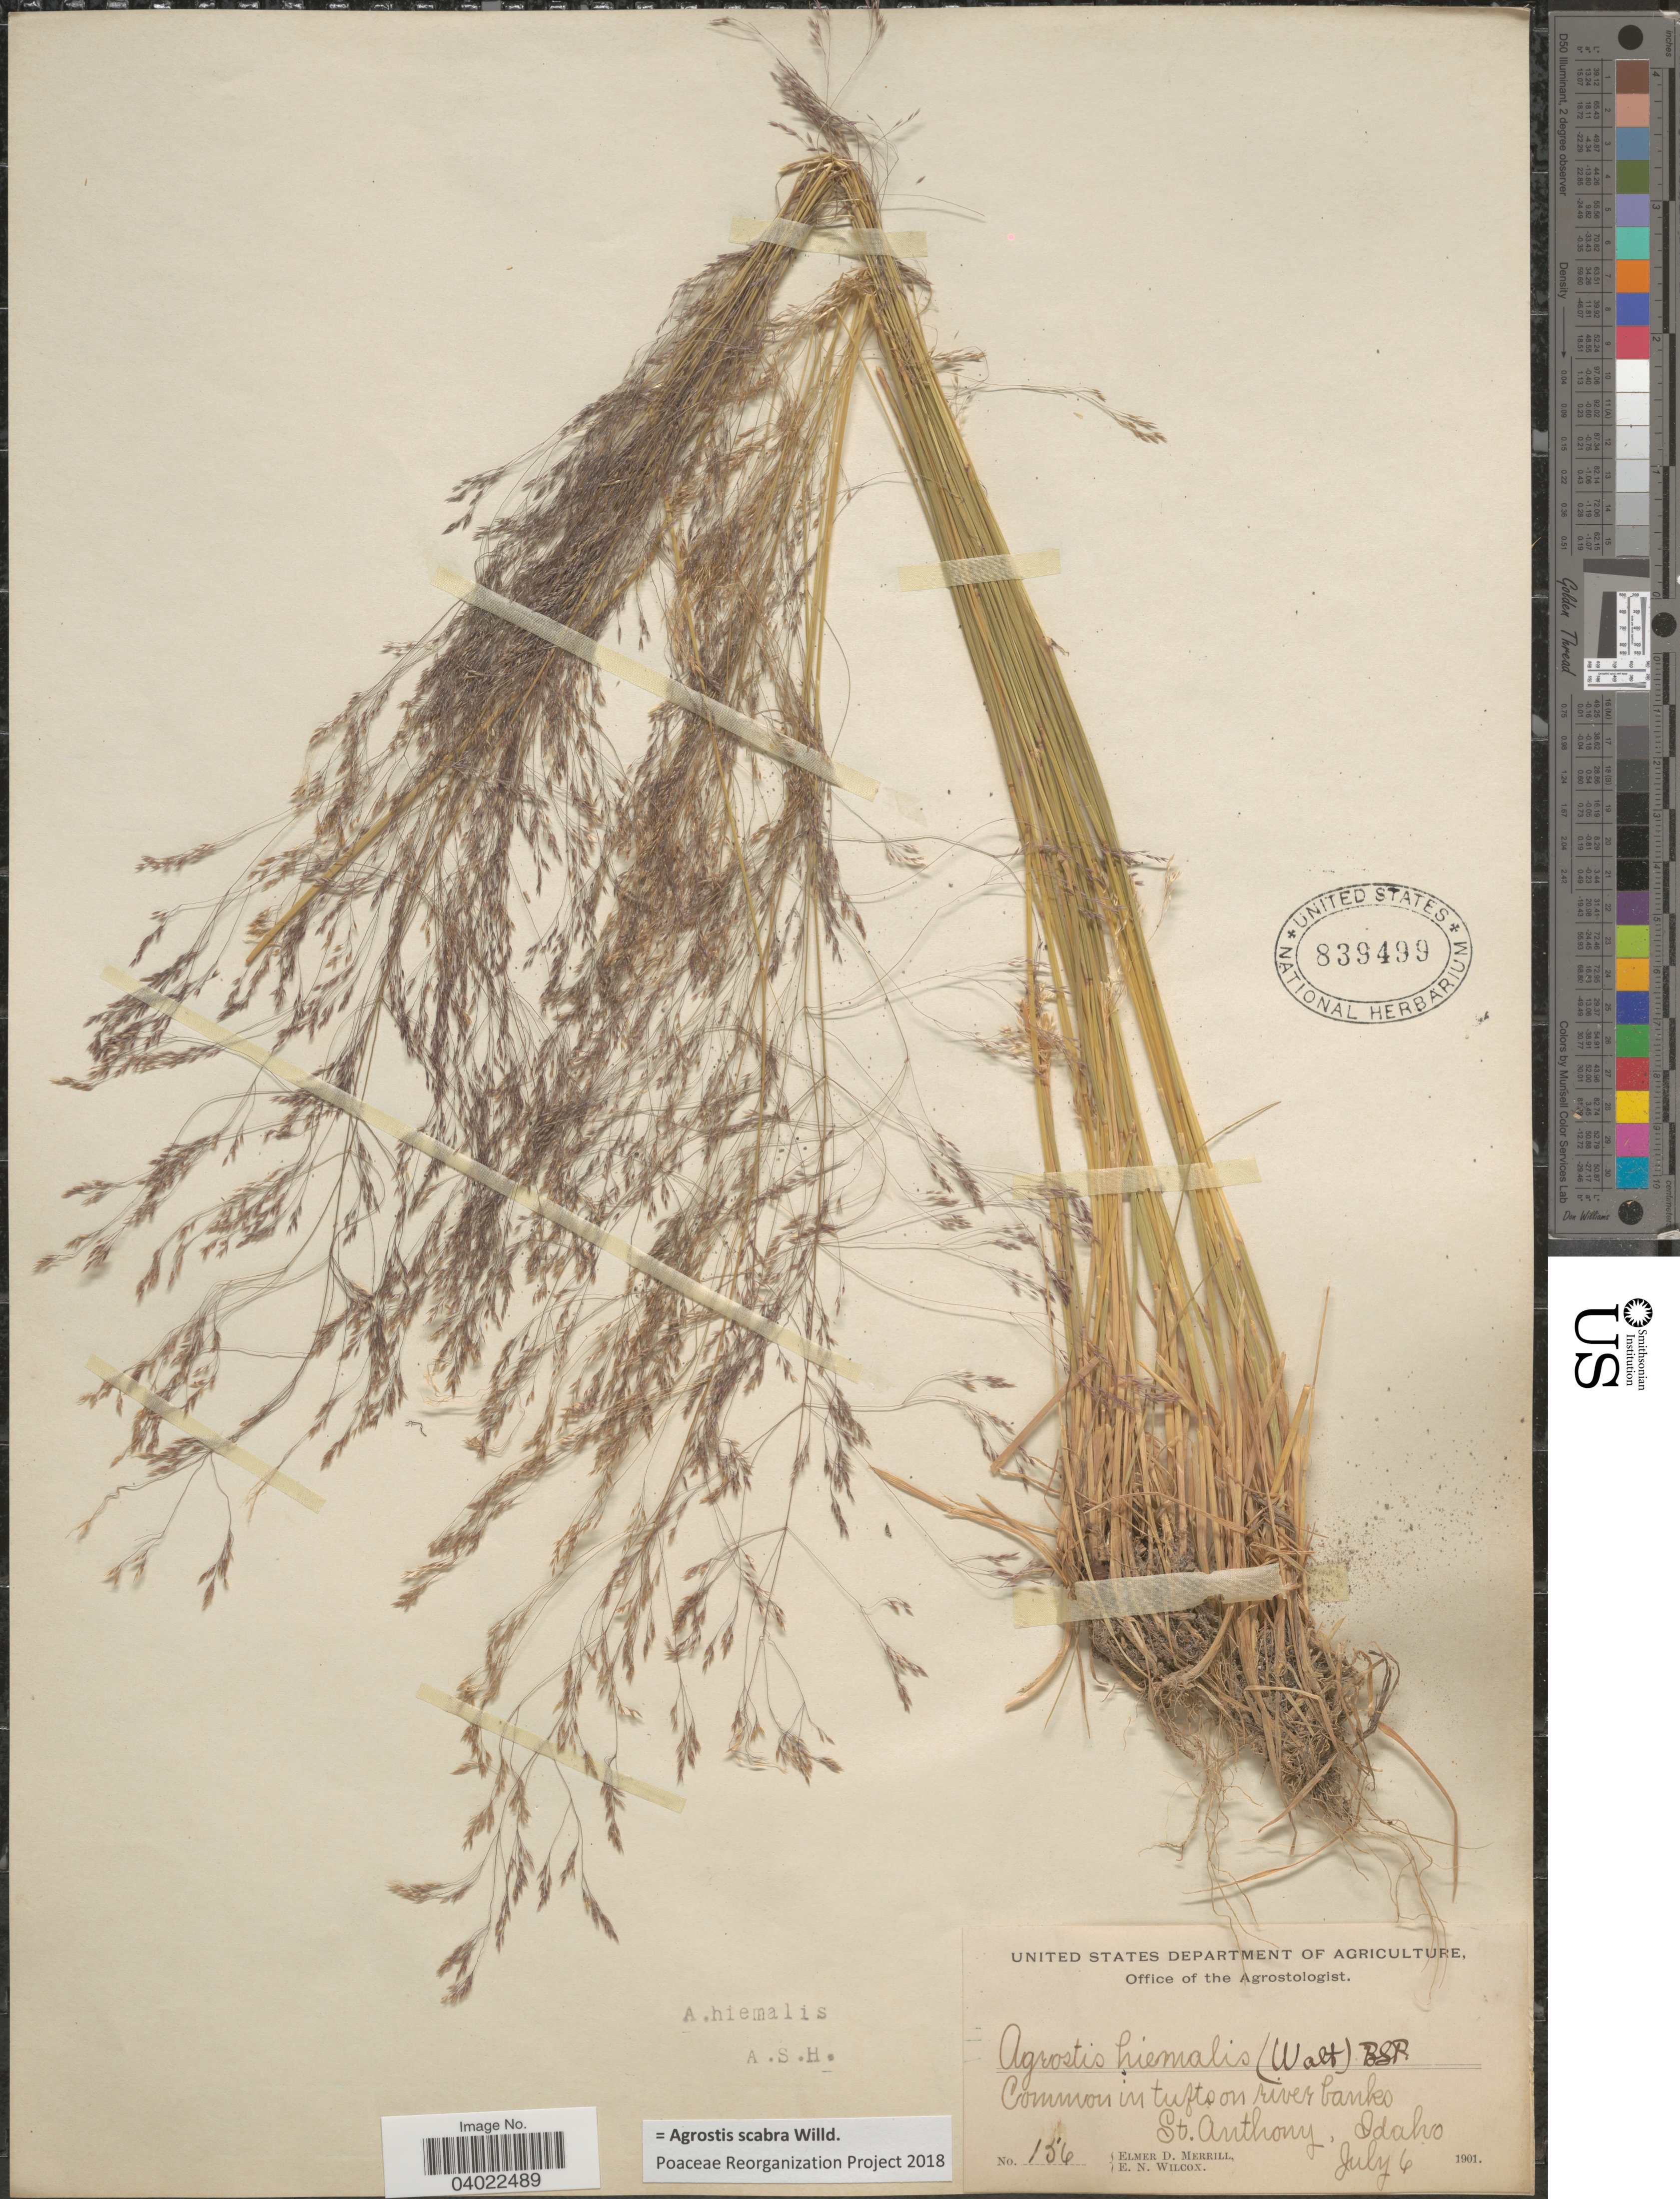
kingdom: Plantae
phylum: Tracheophyta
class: Liliopsida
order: Poales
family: Poaceae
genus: Agrostis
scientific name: Agrostis scabra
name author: Willd.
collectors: E. D. Merrill & E. Wilcox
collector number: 156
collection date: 1901-07-06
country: United States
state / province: Idaho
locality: St. Anthony.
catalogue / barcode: US 839499